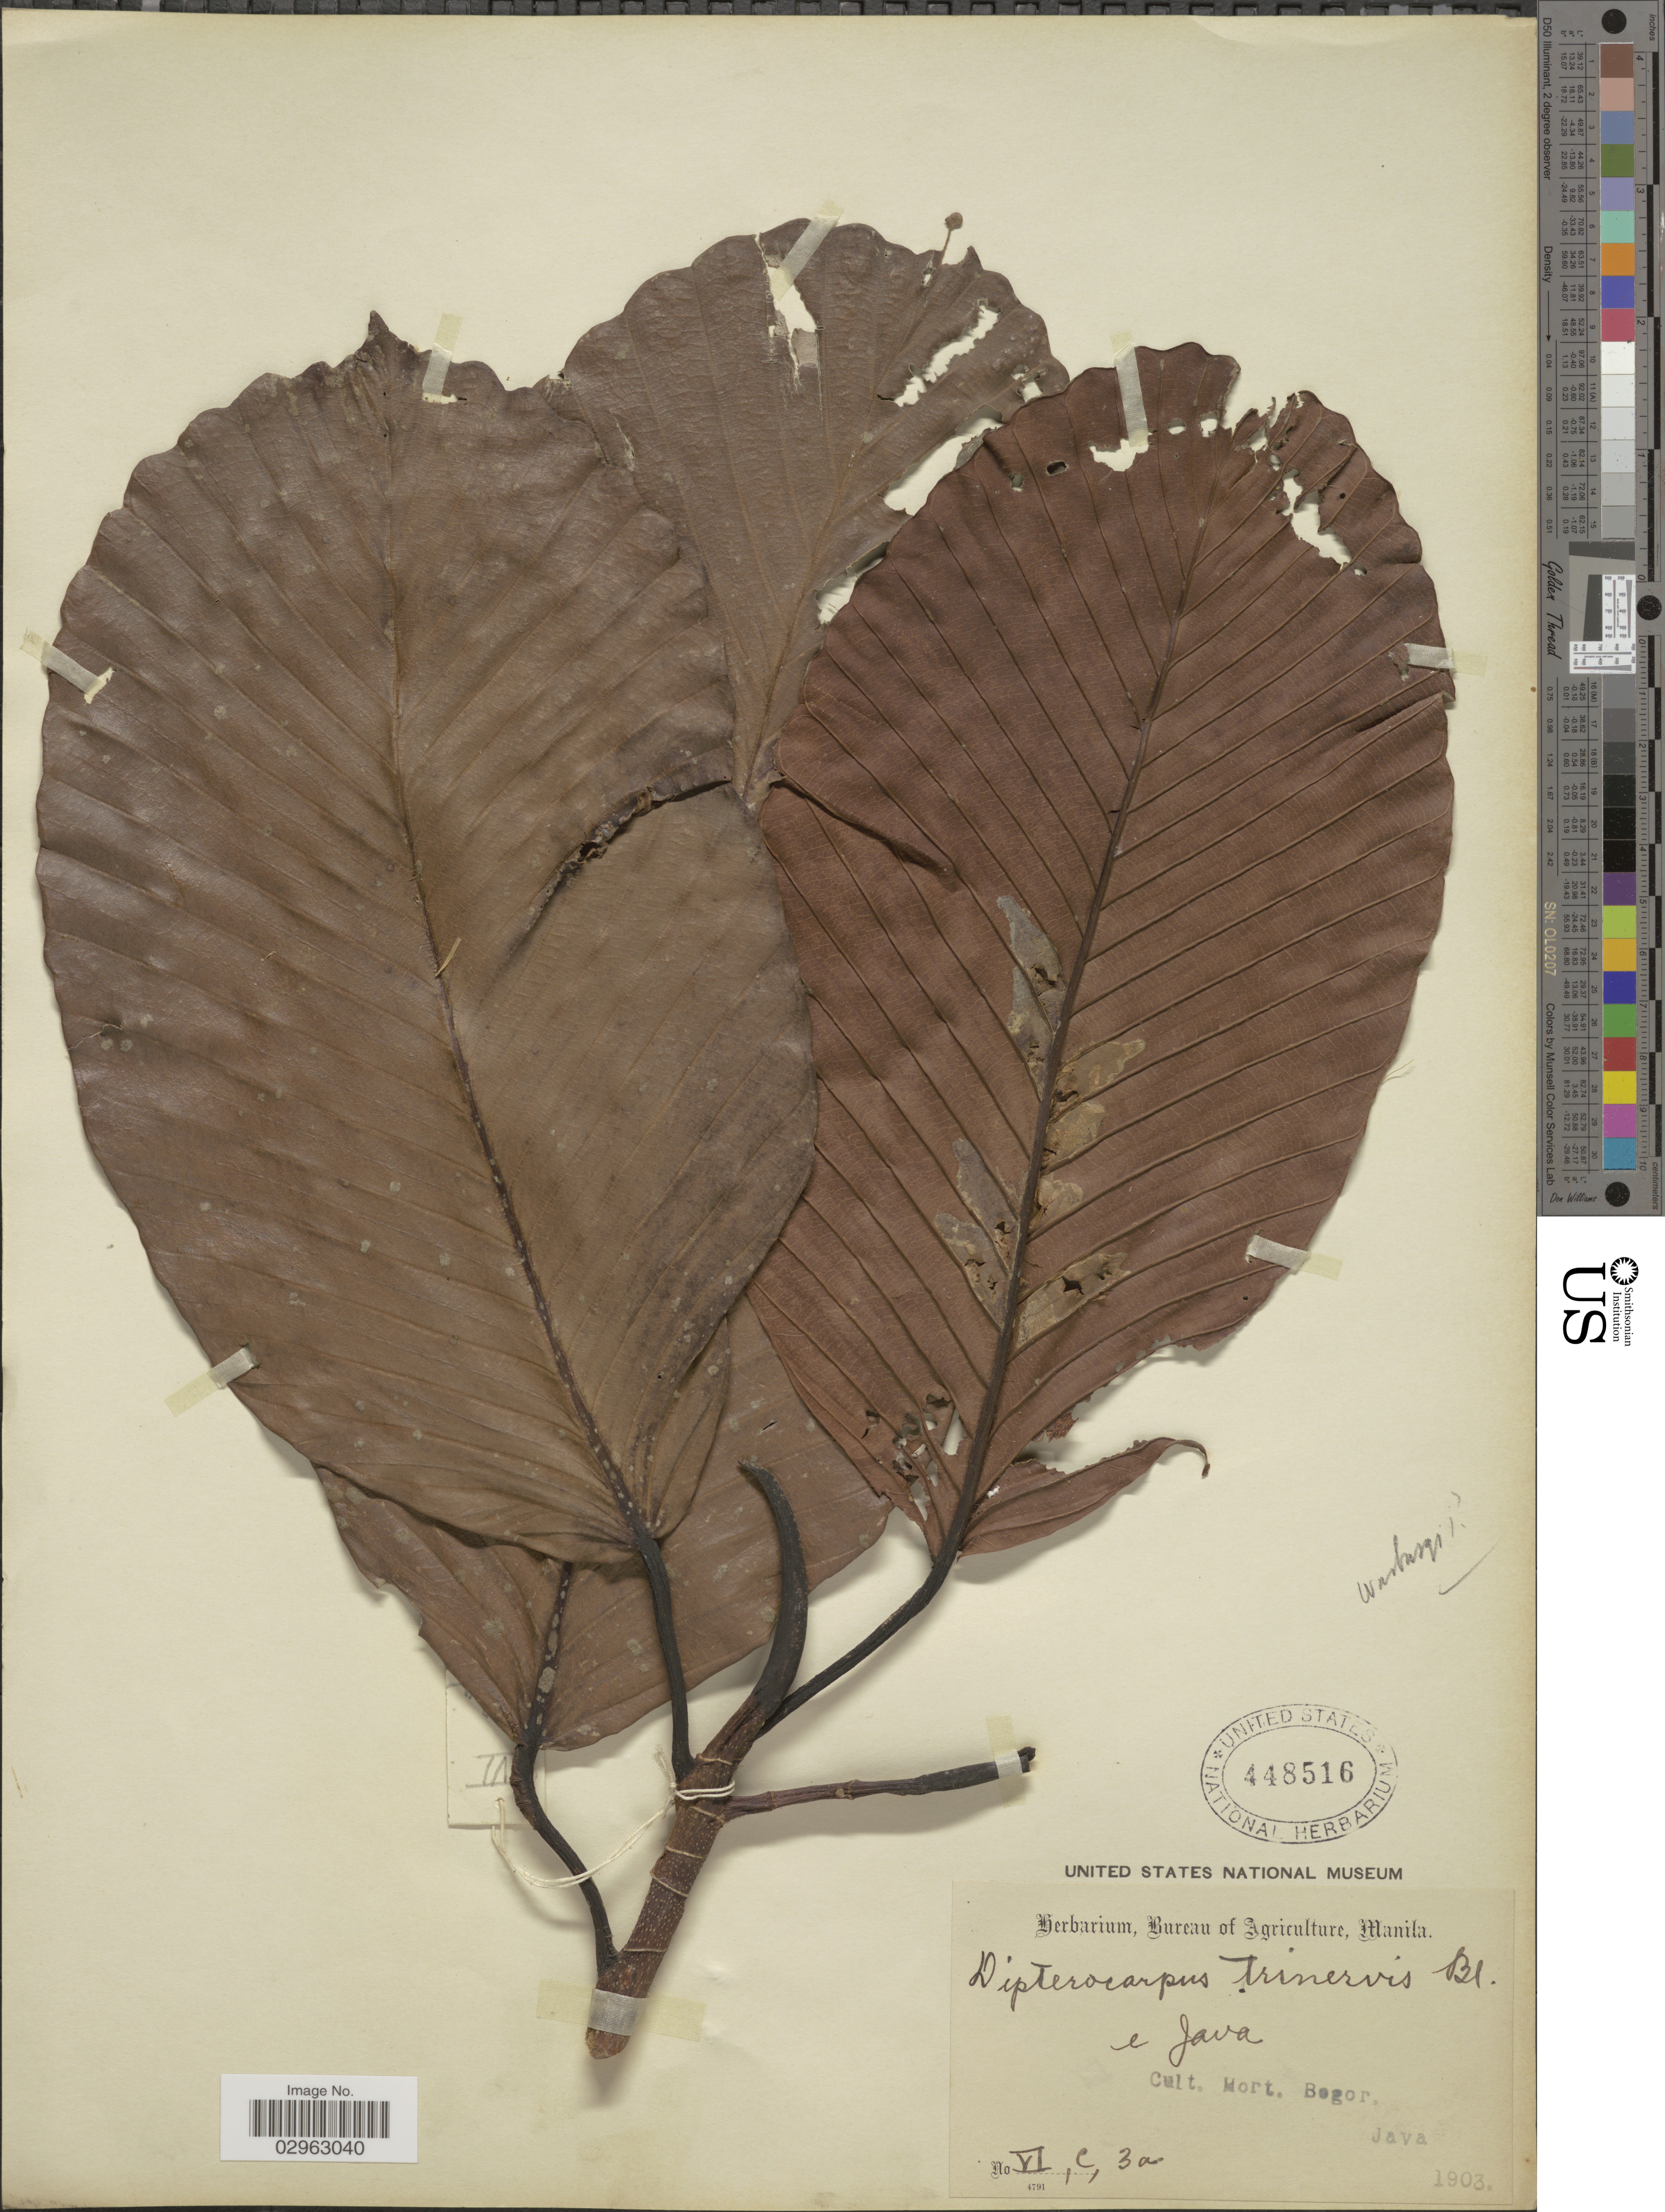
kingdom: Plantae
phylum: Tracheophyta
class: Magnoliopsida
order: Malvales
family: Dipterocarpaceae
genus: Dipterocarpus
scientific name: Dipterocarpus trinervis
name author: Blume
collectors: Ex herb. Bureau of Agriculture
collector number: VI,c,3a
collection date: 1903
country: Indonesia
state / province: Java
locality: Cult. Hort. Bogor.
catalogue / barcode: US 448516